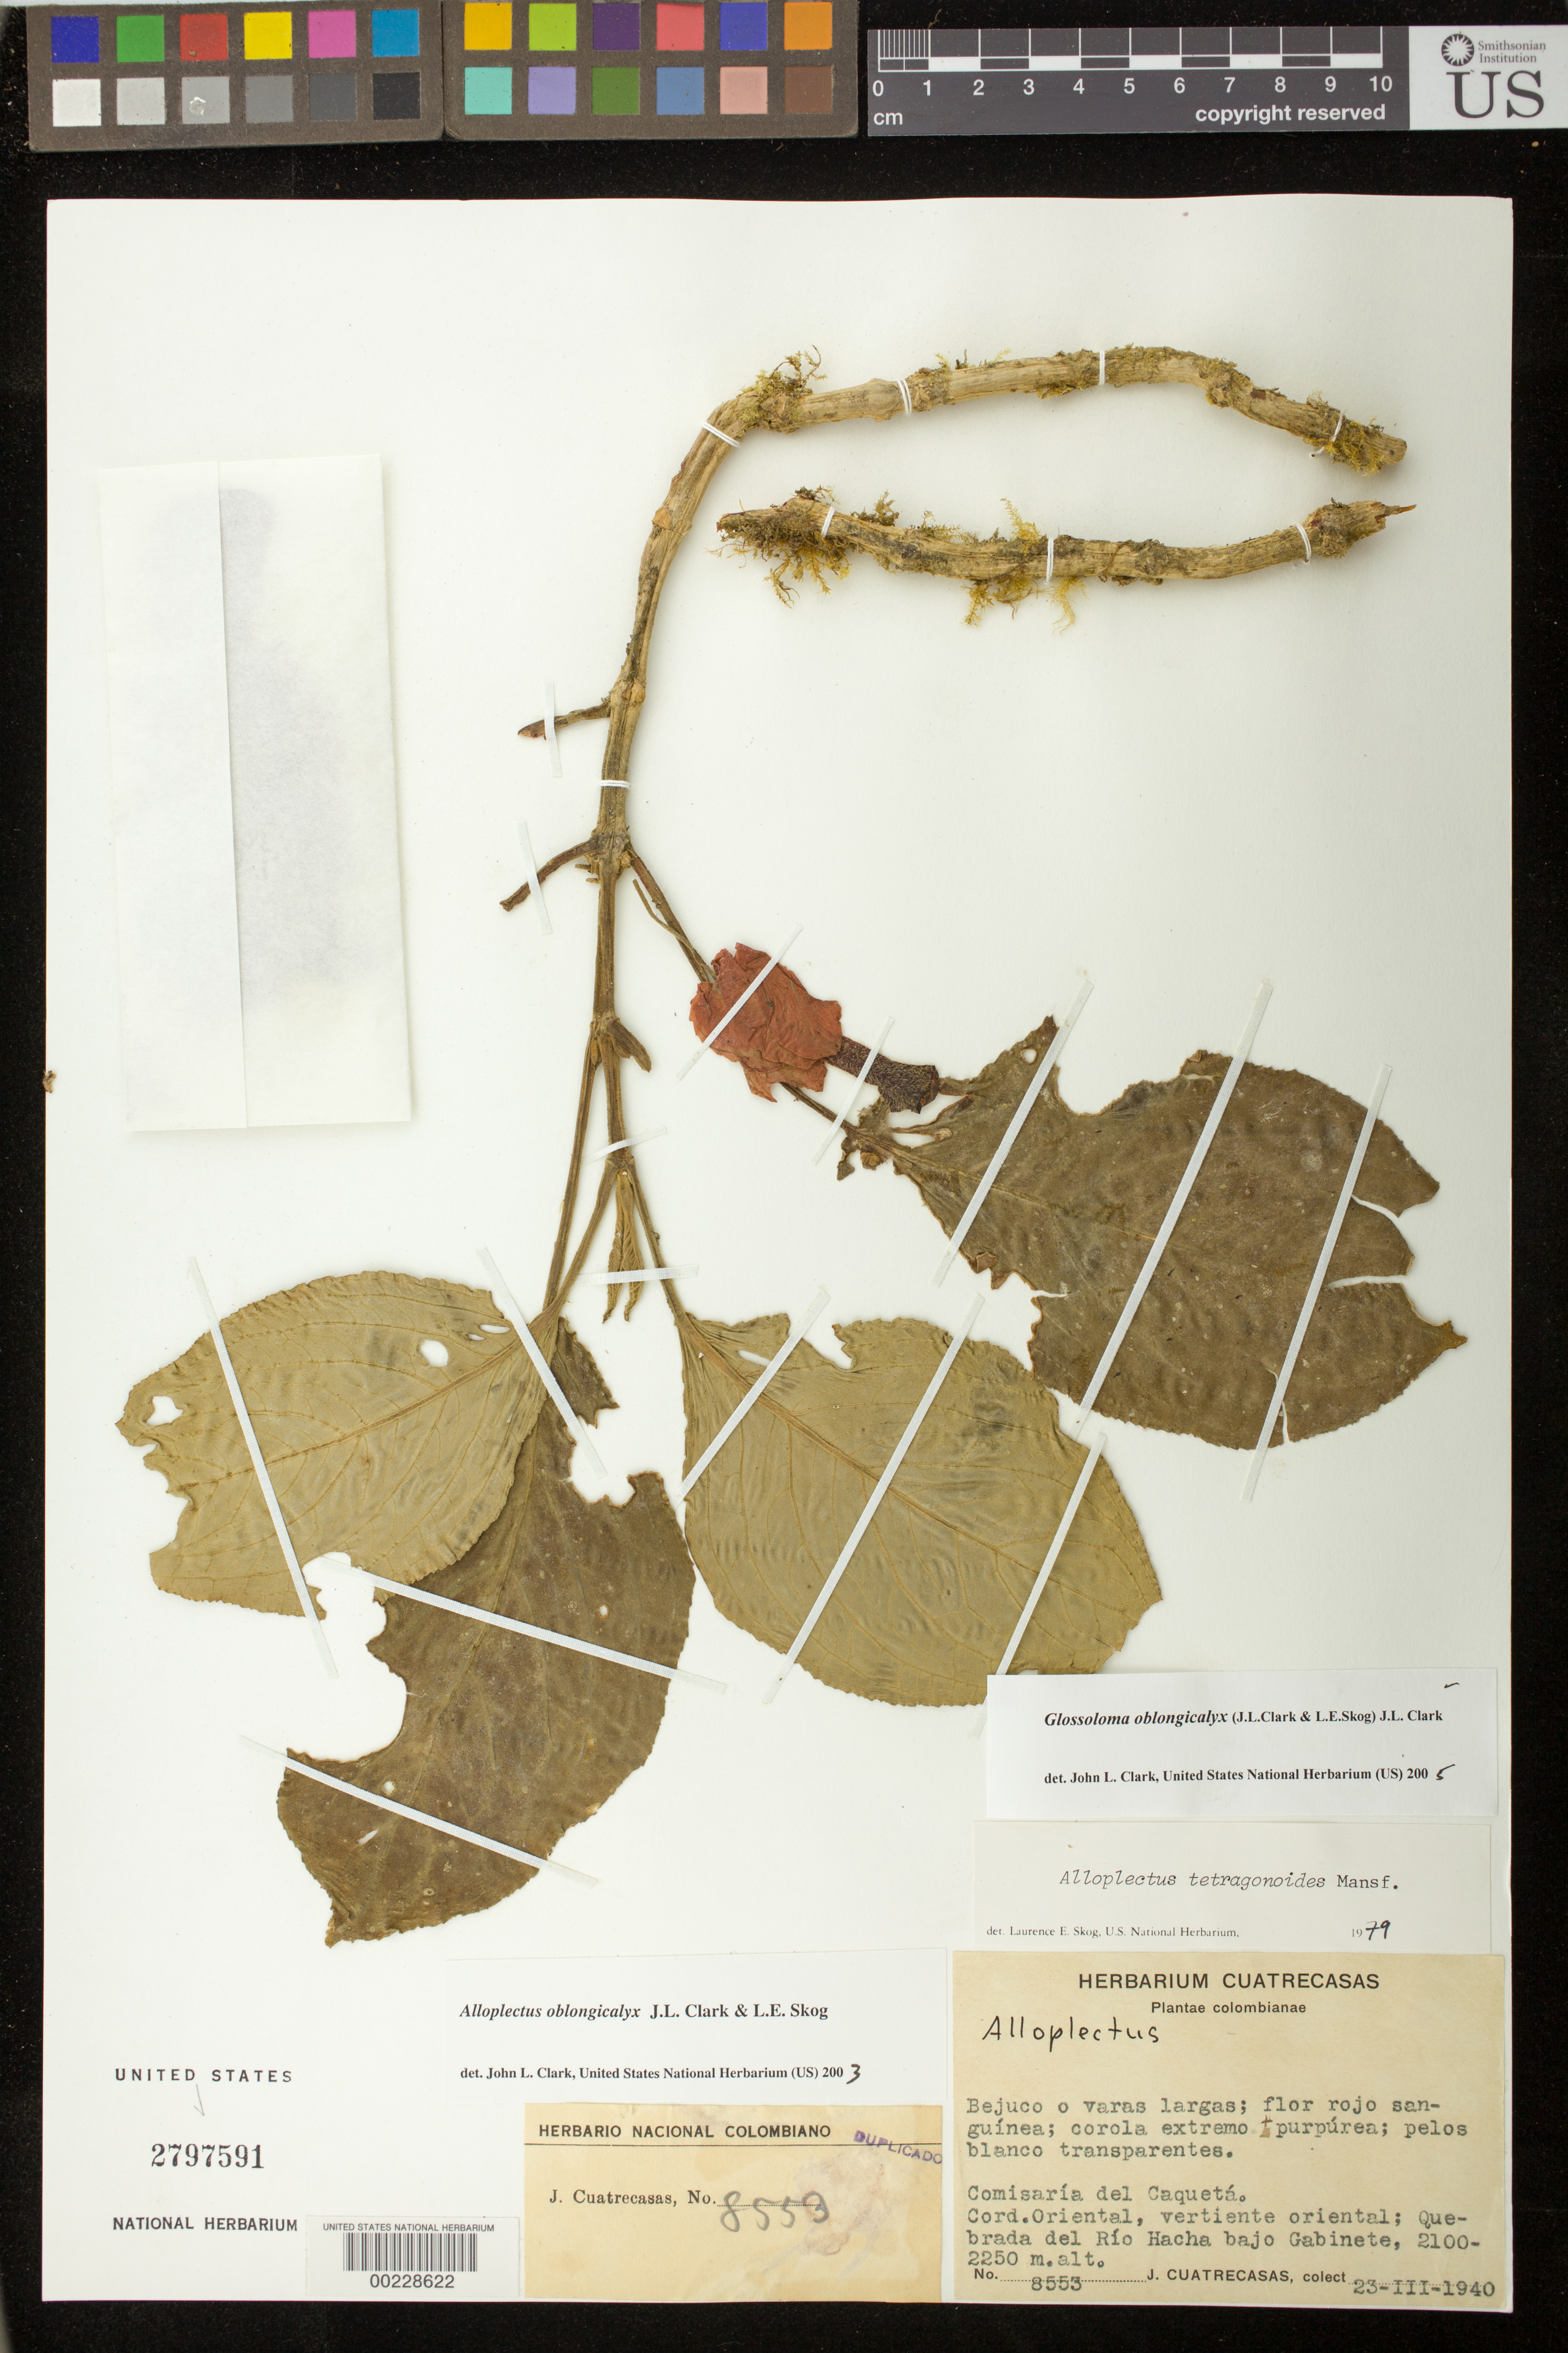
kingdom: Plantae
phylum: Tracheophyta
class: Magnoliopsida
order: Lamiales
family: Gesneriaceae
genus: Glossoloma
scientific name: Glossoloma oblongicalyx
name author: (J.L. Clark & L.E. Skog) J.L. Clark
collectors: J. Cuatrecasas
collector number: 8553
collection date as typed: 23 Mar 1940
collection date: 1940-03-23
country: Colombia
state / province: Caquetá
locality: Cordillera Oriental, eastern slope, Quebrada del Rio Hacha below Gabinete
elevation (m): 2100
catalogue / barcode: US 2797591